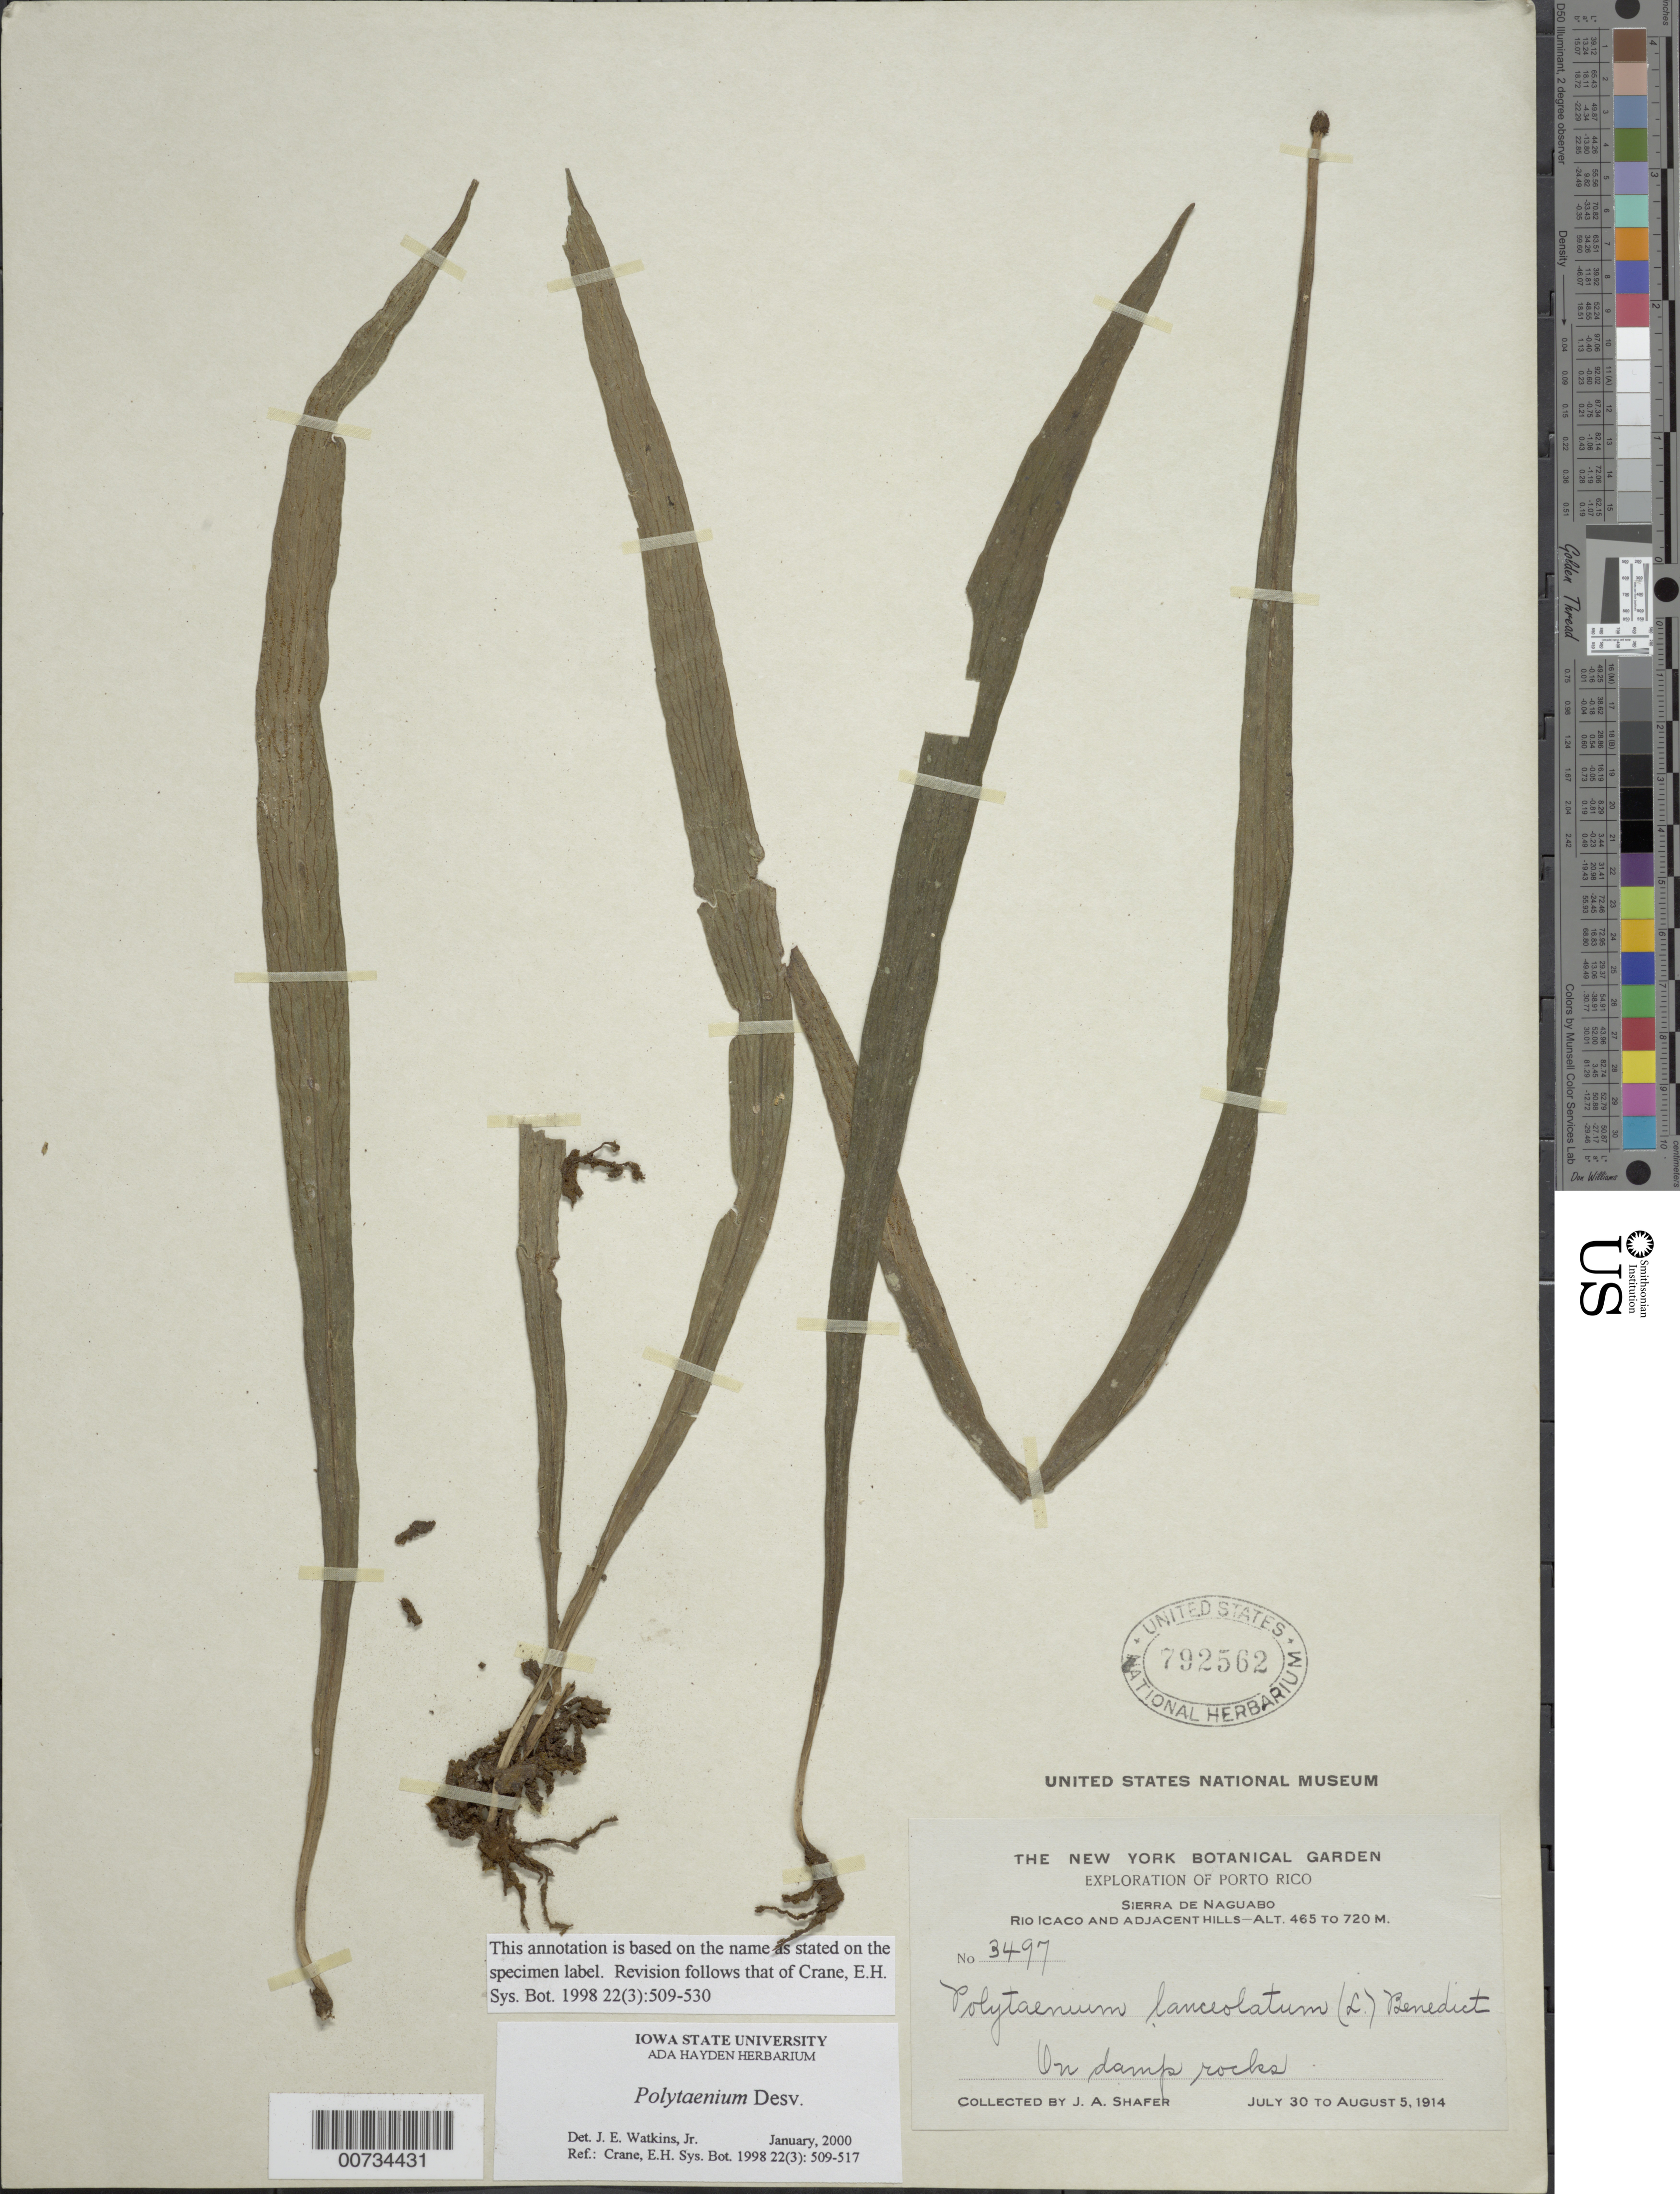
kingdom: Plantae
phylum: Tracheophyta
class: Polypodiopsida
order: Polypodiales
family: Pteridaceae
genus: Polytaenium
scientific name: Polytaenium lanceolatum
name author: (L.) Desv.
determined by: Watkins, J. E., (ISC), Ada Hayden Herbarium, Iowa State University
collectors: J. A. Shafer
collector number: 3497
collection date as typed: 30 Jul 1914 to 05 Aug 1914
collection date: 1914-07-30/1914-08-05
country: Puerto Rico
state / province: Naguabo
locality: Sierra de Naguabo, Rio Icaco and Adjacent hills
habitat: On damp rocks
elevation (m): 465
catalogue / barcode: US 792562